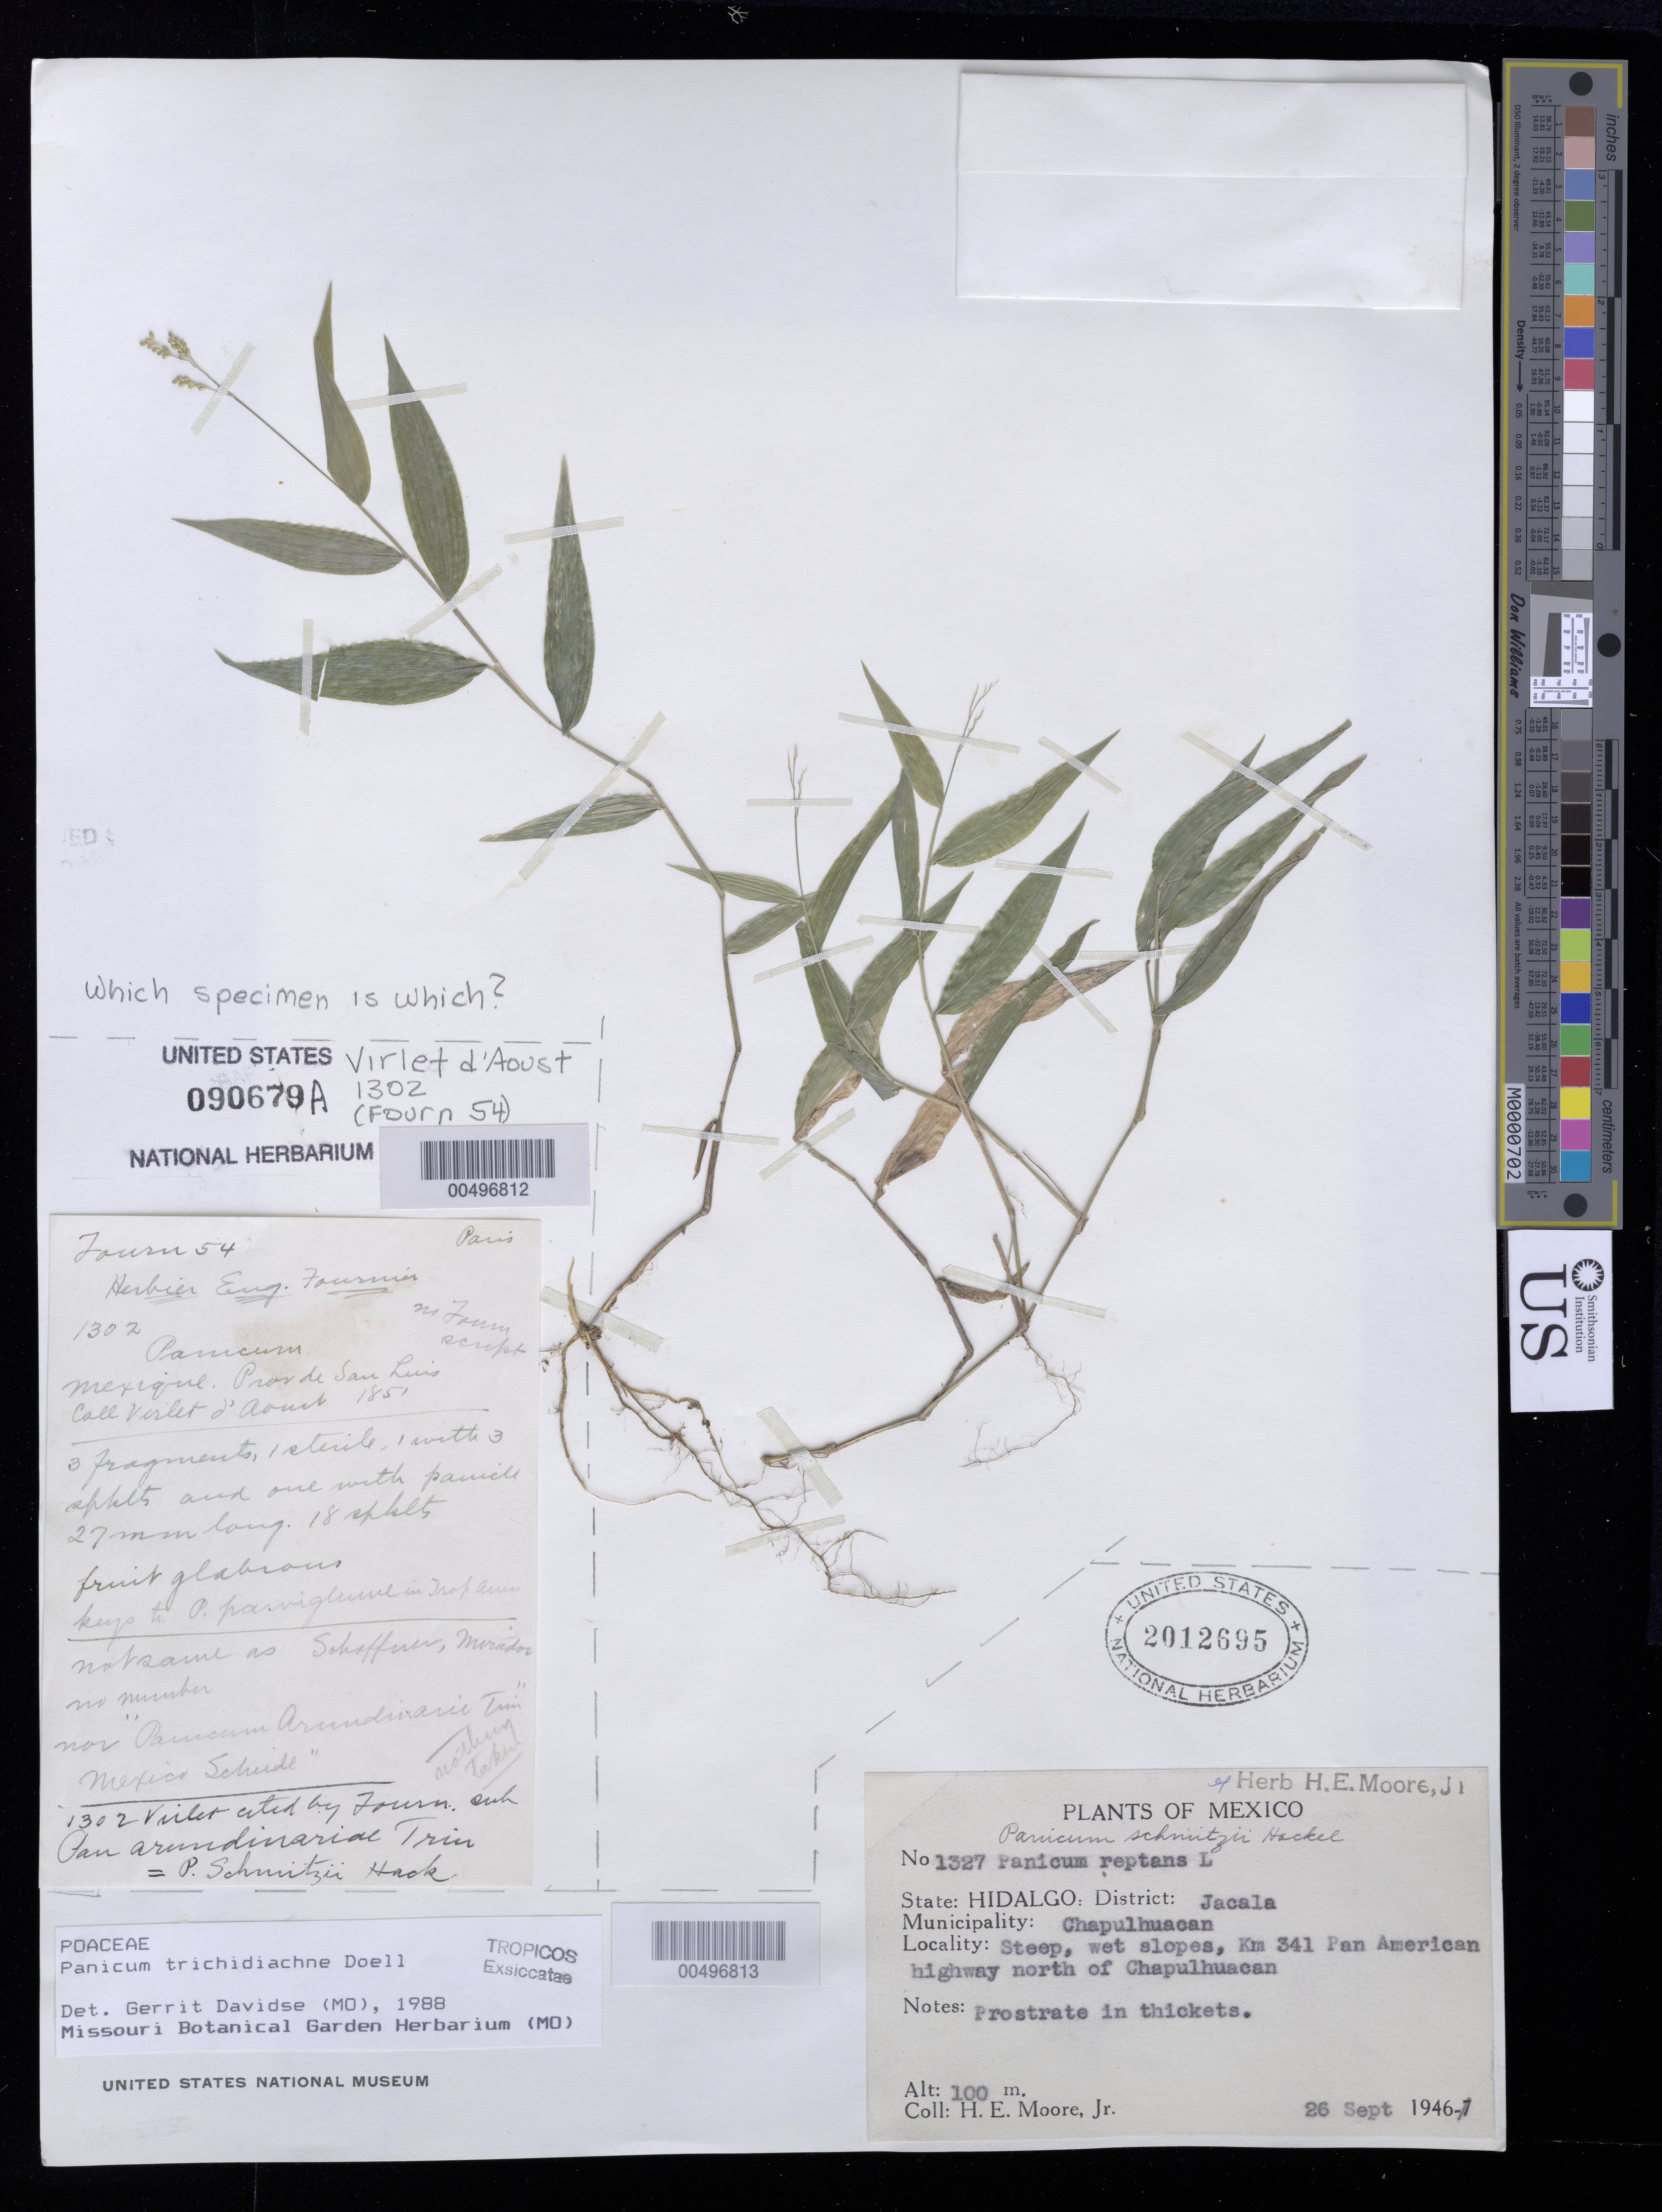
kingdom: Plantae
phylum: Tracheophyta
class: Liliopsida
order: Poales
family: Poaceae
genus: Panicum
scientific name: Panicum trichidiachne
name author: Döll in Mart.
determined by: Davidse, Gerrit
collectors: M. Virlet d'Aoust & Fourn.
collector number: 1302/54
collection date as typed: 1851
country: Mexico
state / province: San Luis Potosi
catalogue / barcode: US 90679A